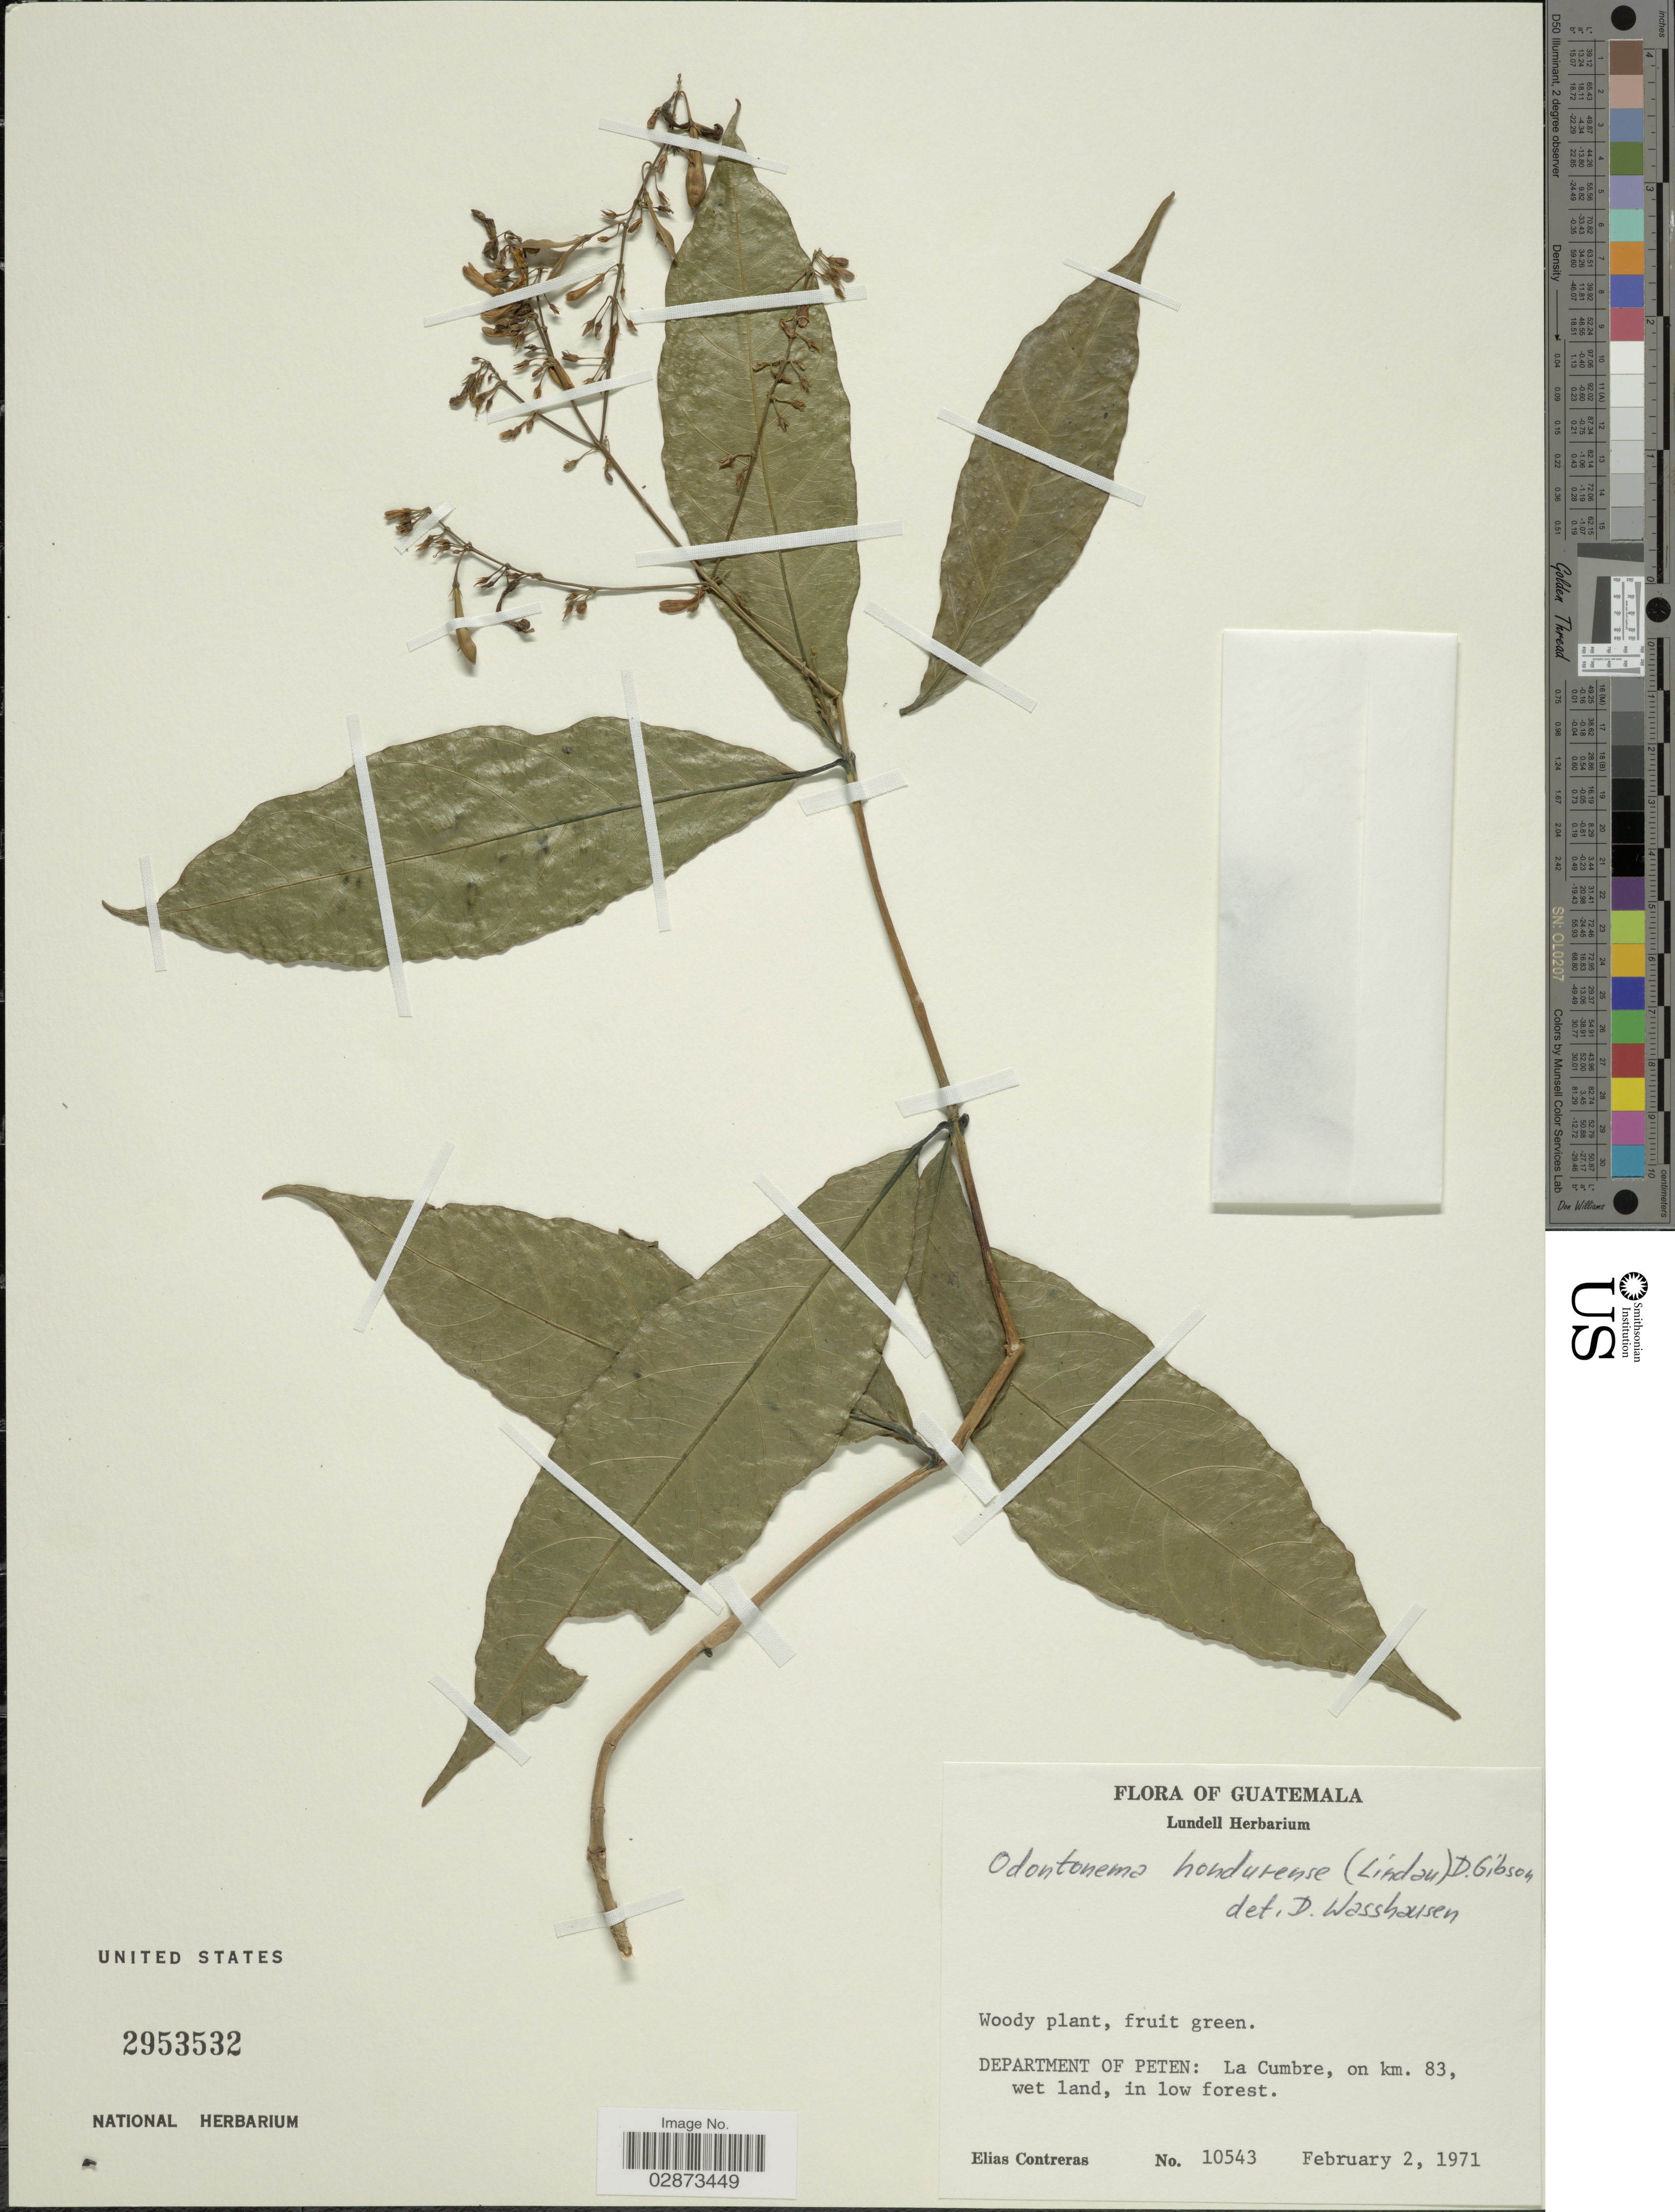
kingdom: Plantae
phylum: Tracheophyta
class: Magnoliopsida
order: Lamiales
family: Acanthaceae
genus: Odontonema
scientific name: Odontonema hondurensis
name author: (Lindau) D.N. Gibson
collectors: E. Contreras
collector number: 10543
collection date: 1971-02-02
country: Guatemala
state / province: El Petén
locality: Department of Peten: La Cumbre, on km. 83, wet land, in low forest.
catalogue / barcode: US 2953532